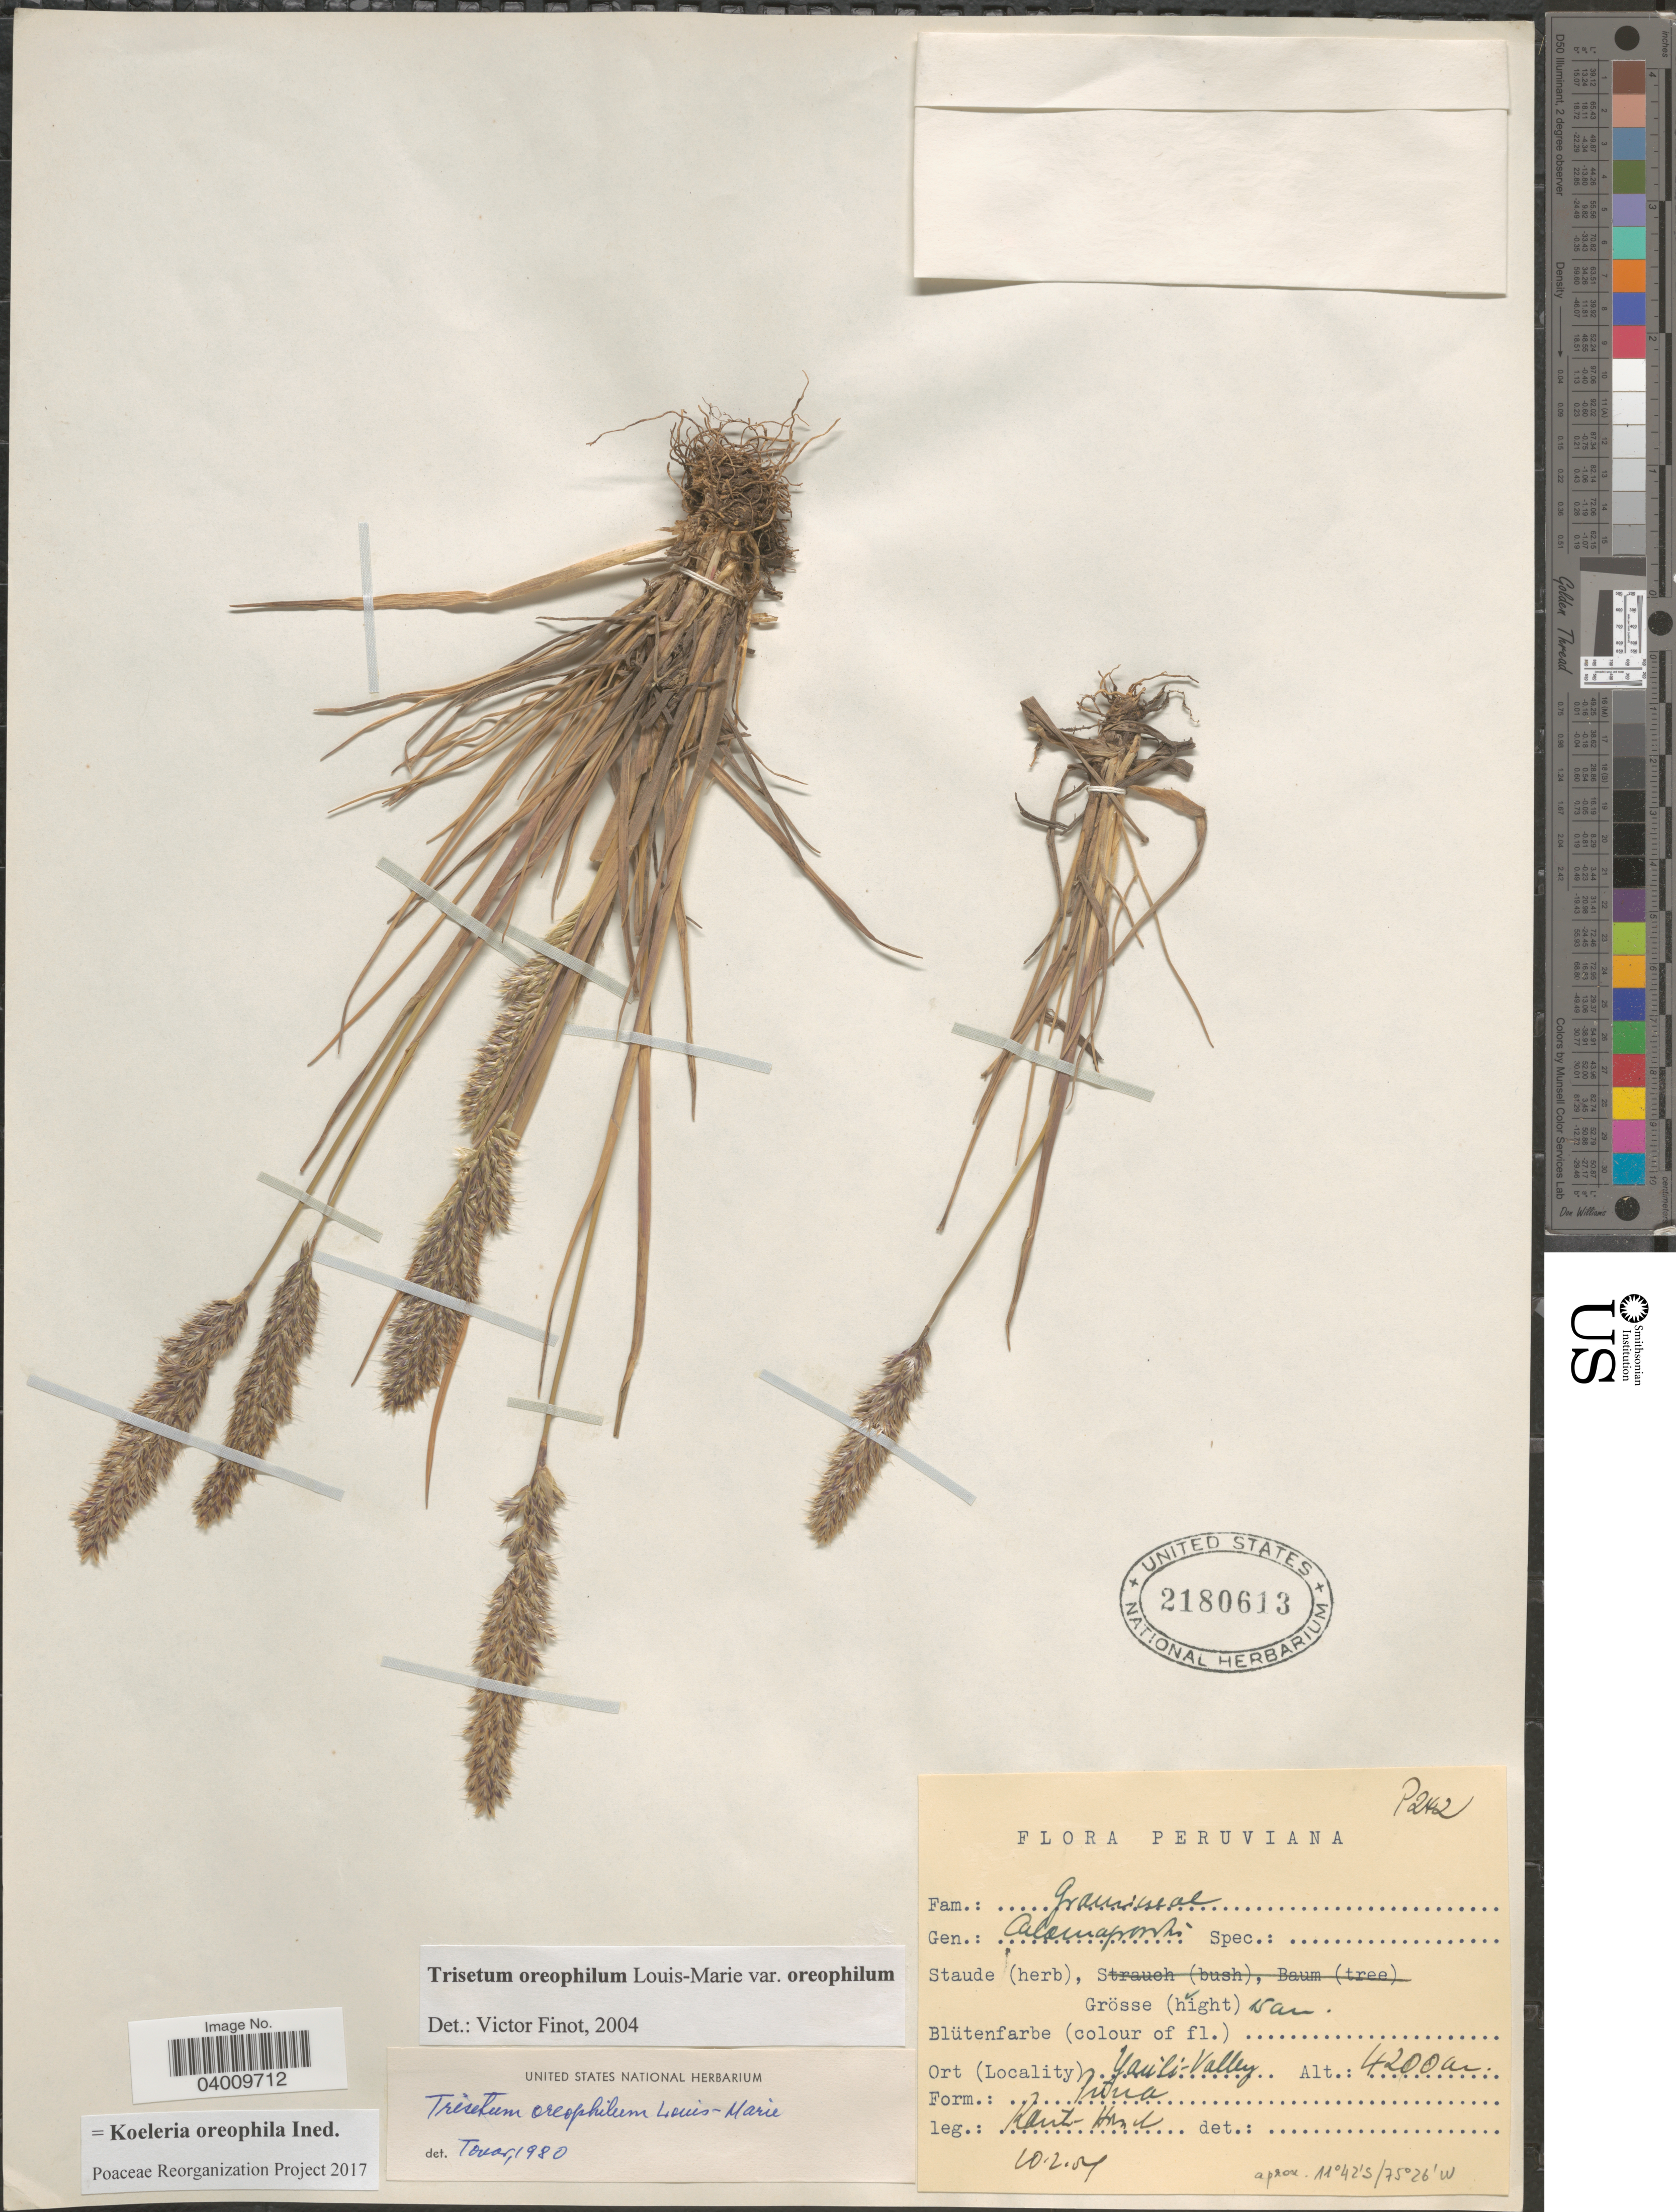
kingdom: Plantae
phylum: Tracheophyta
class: Liliopsida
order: Poales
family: Poaceae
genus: Koeleria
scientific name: Koeleria oreophila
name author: (Louis-Marie) Barberá et al.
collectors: W. Rauh & G. Hirsch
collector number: P242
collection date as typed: Transcribed d/m/y: 10/2/57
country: Peru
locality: Yauli-Valley. Puna.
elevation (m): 4200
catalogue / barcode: US 2180613